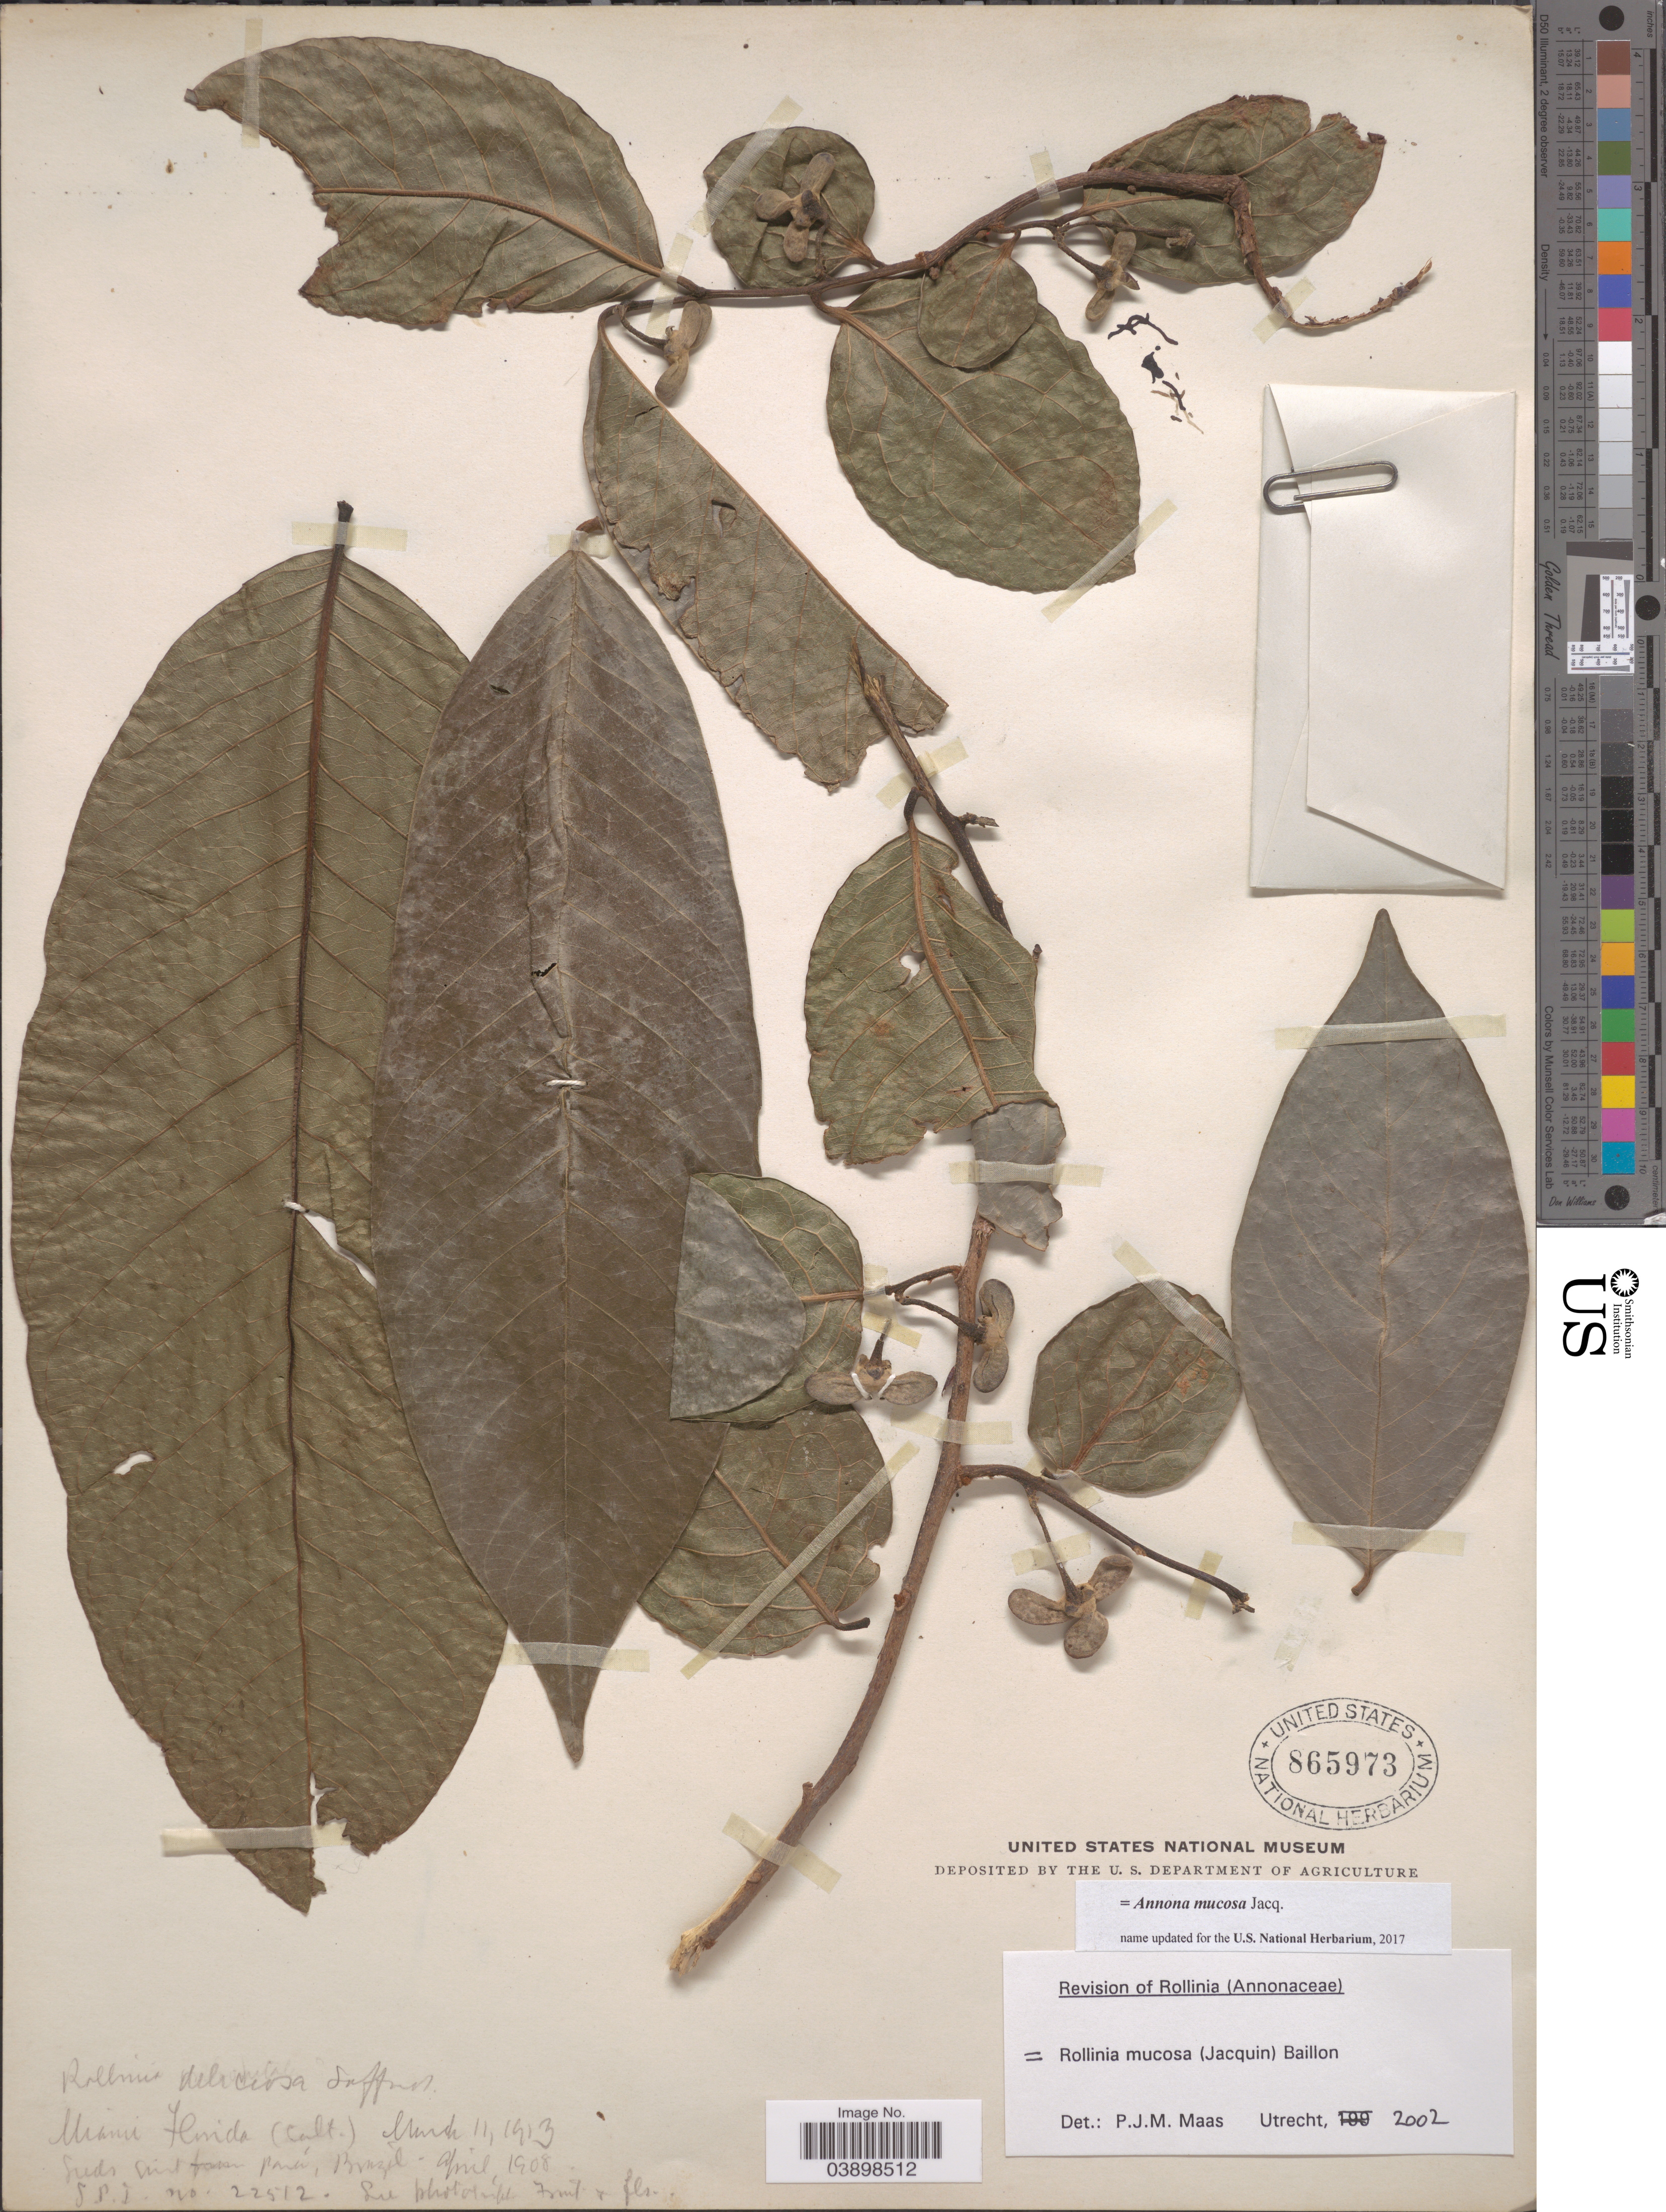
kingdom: Plantae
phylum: Tracheophyta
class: Magnoliopsida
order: Magnoliales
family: Annonaceae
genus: Annona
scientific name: Annona mucosa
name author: Jacq.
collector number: S.P.I. 22512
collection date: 1913-03-11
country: United States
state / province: Florida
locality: Miami.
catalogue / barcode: US 865973